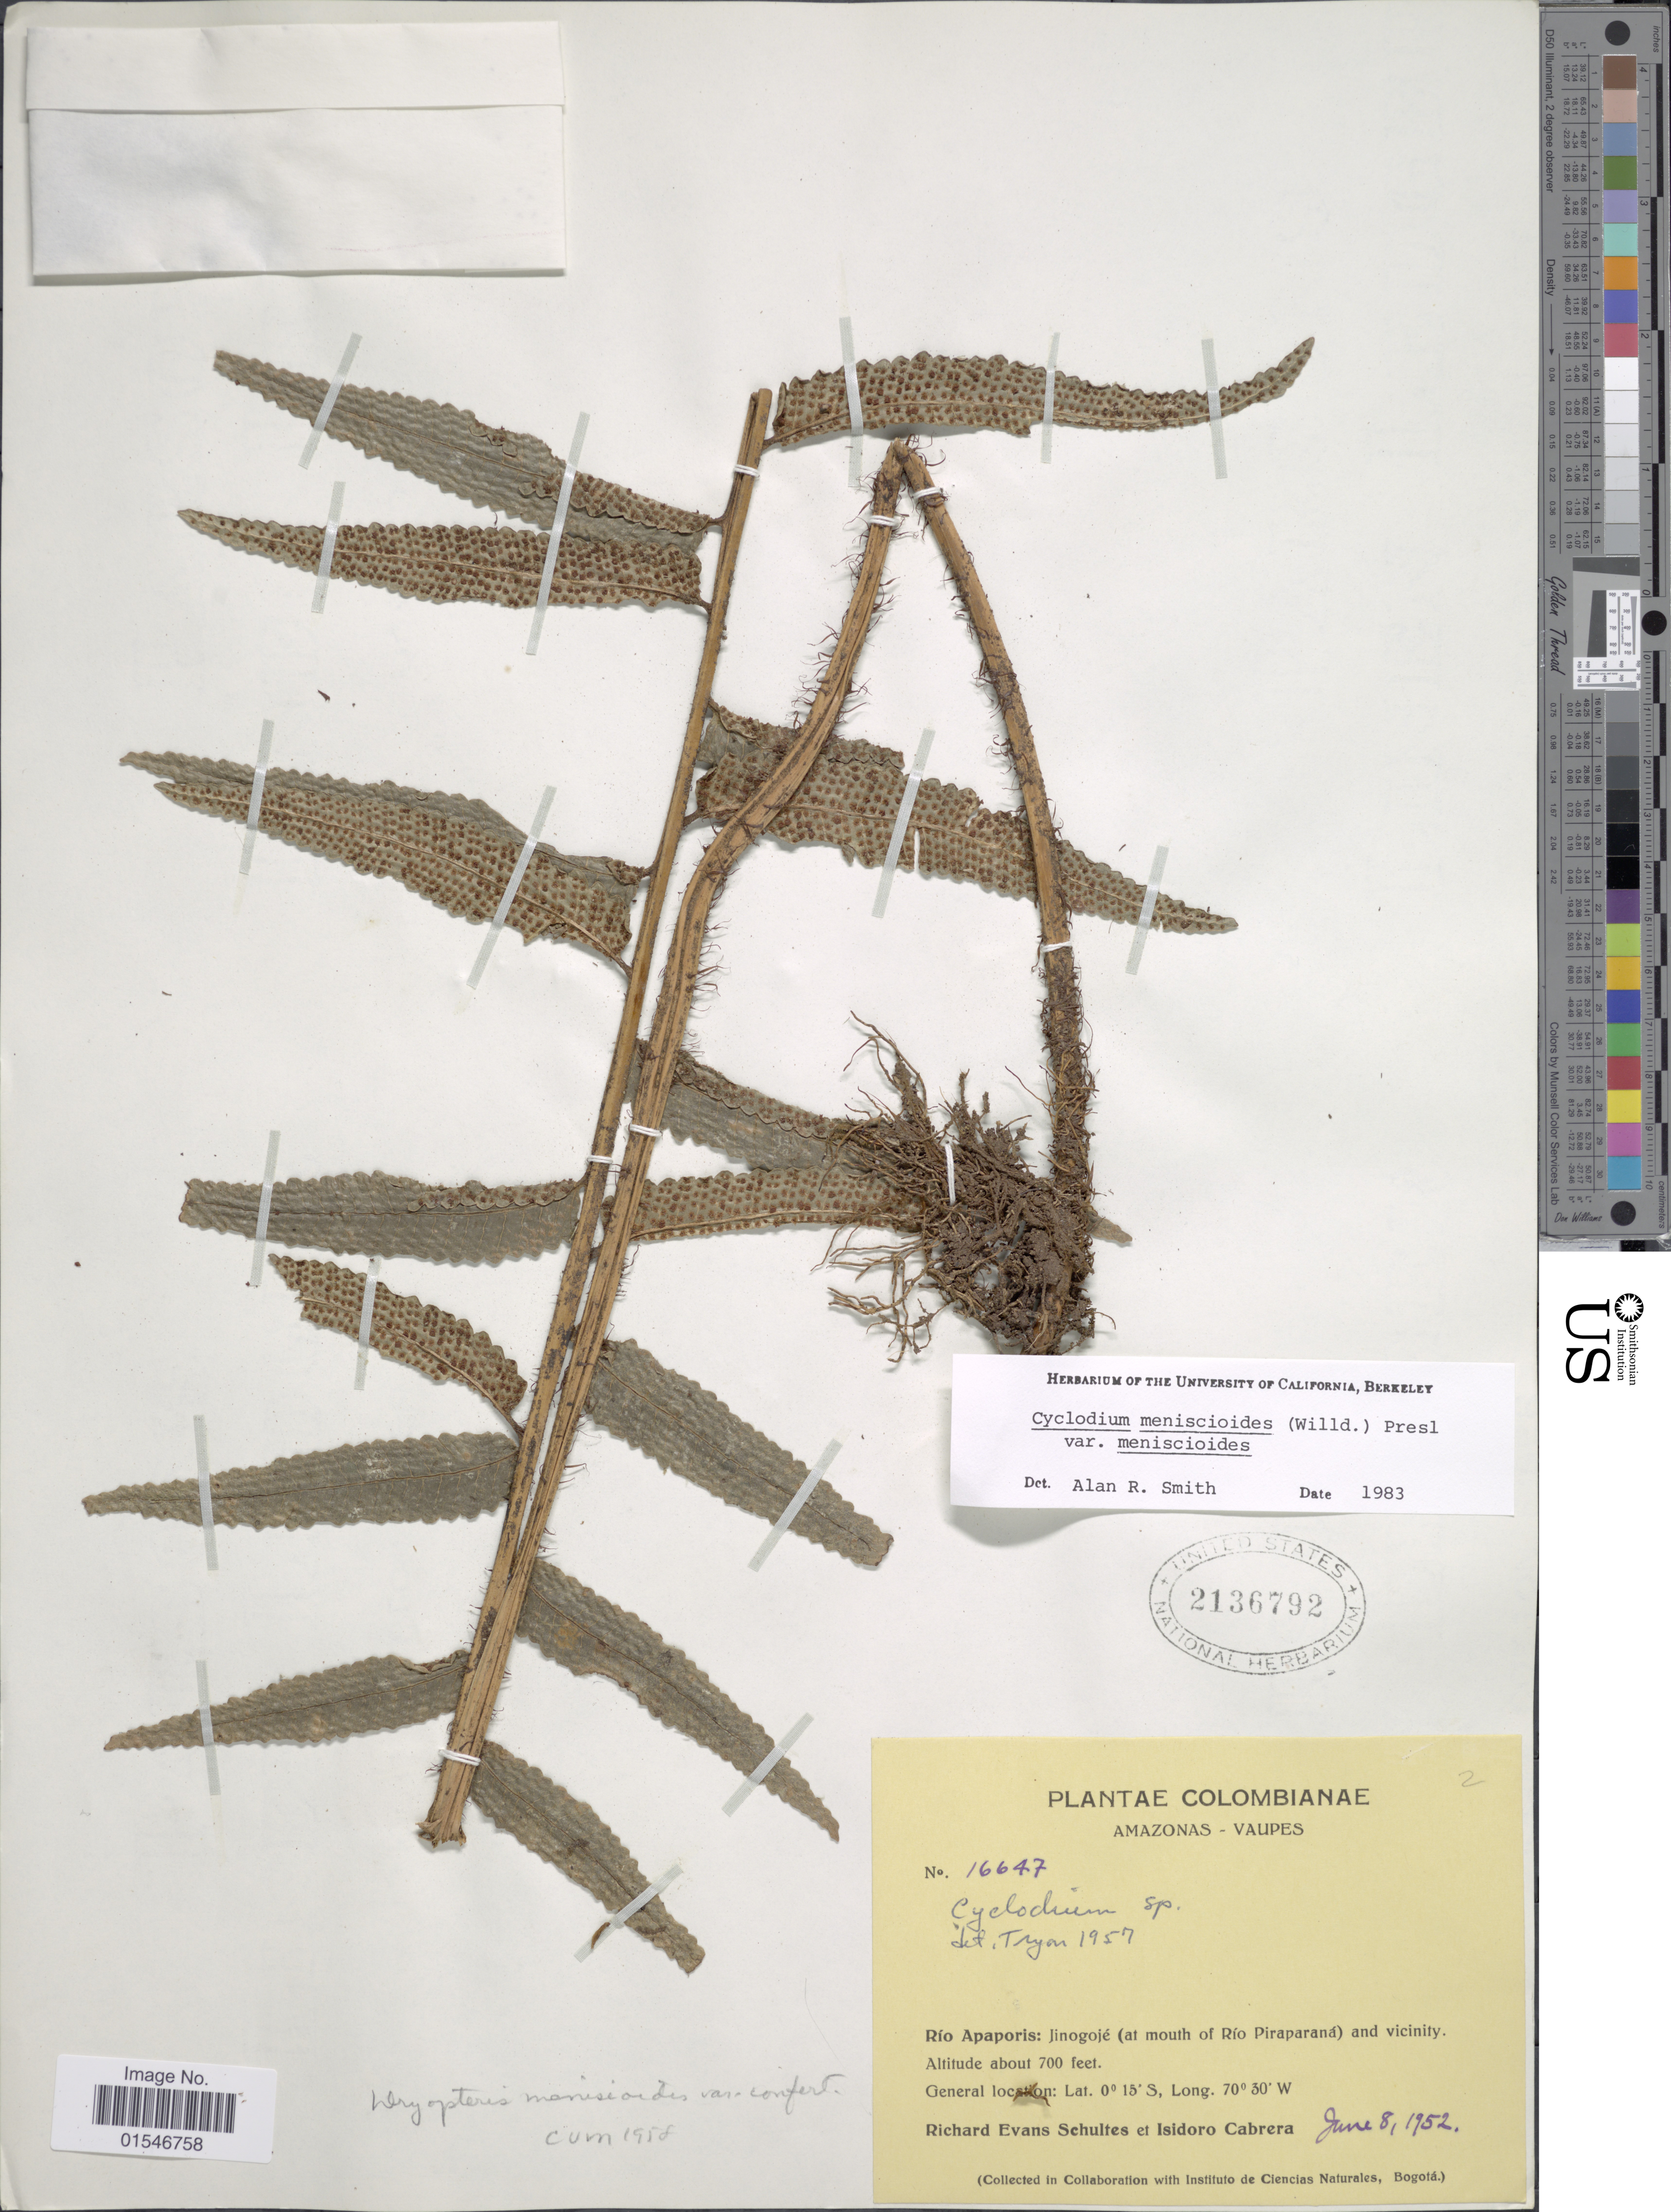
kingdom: Plantae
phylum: Tracheophyta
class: Polypodiopsida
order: Polypodiales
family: Dryopteridaceae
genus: Cyclodium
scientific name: Cyclodium meniscioides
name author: (Willd.) C. Presl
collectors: R. E. Schultes & I. Cabrera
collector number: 16647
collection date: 1952-06-08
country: Colombia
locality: Amazonas-Vaupes. Río Apaporis: Jinogojé (at mouth of Río Piraparaná) and vicinity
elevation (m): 213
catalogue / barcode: US 2136792